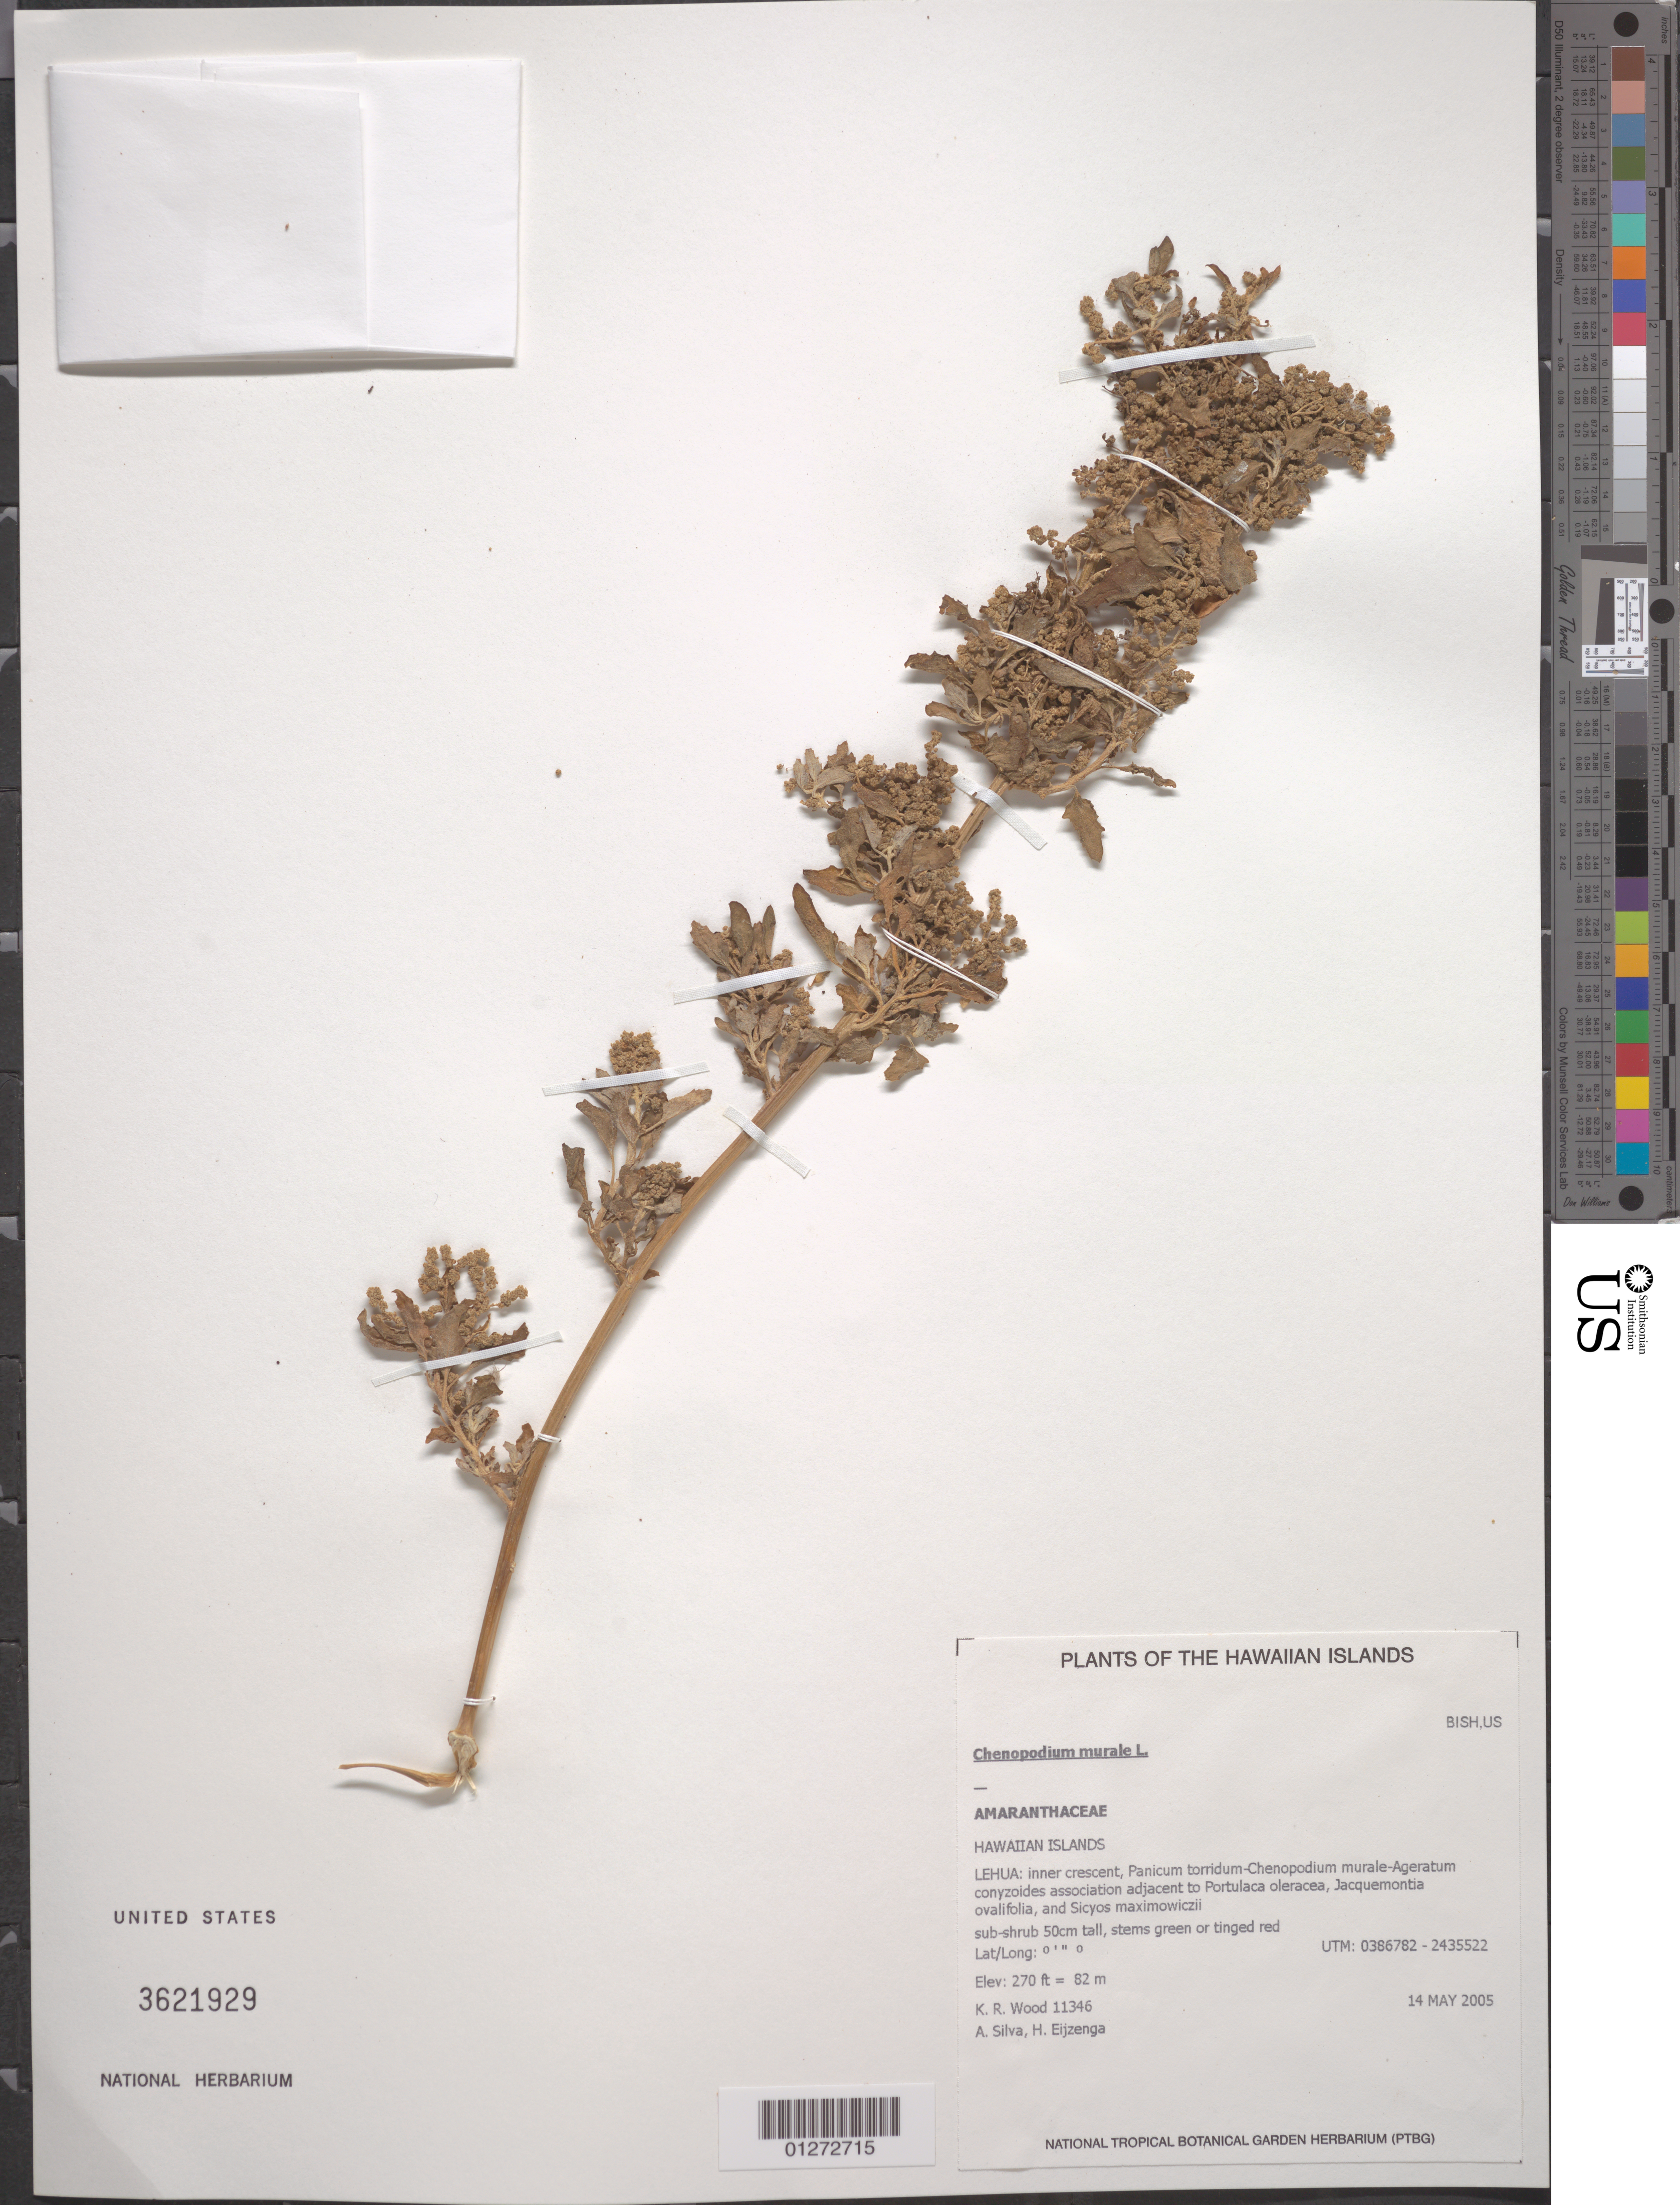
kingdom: Plantae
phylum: Tracheophyta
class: Magnoliopsida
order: Caryophyllales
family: Amaranthaceae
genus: Chenopodiastrum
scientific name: Chenopodiastrum murale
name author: (L.) S. Fuentes et al.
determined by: Wagner, W. L., (BOT), Smithsonian Institution - National Museum of Natural History (UNITED STATES)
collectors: K. R. Wood, A. Silva & H. Eijzenga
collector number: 11346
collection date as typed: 14 May 2005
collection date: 2005-05-14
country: United States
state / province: Hawaii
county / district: Kauai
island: Lehua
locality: Inner crescent.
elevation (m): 82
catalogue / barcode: US 3621929